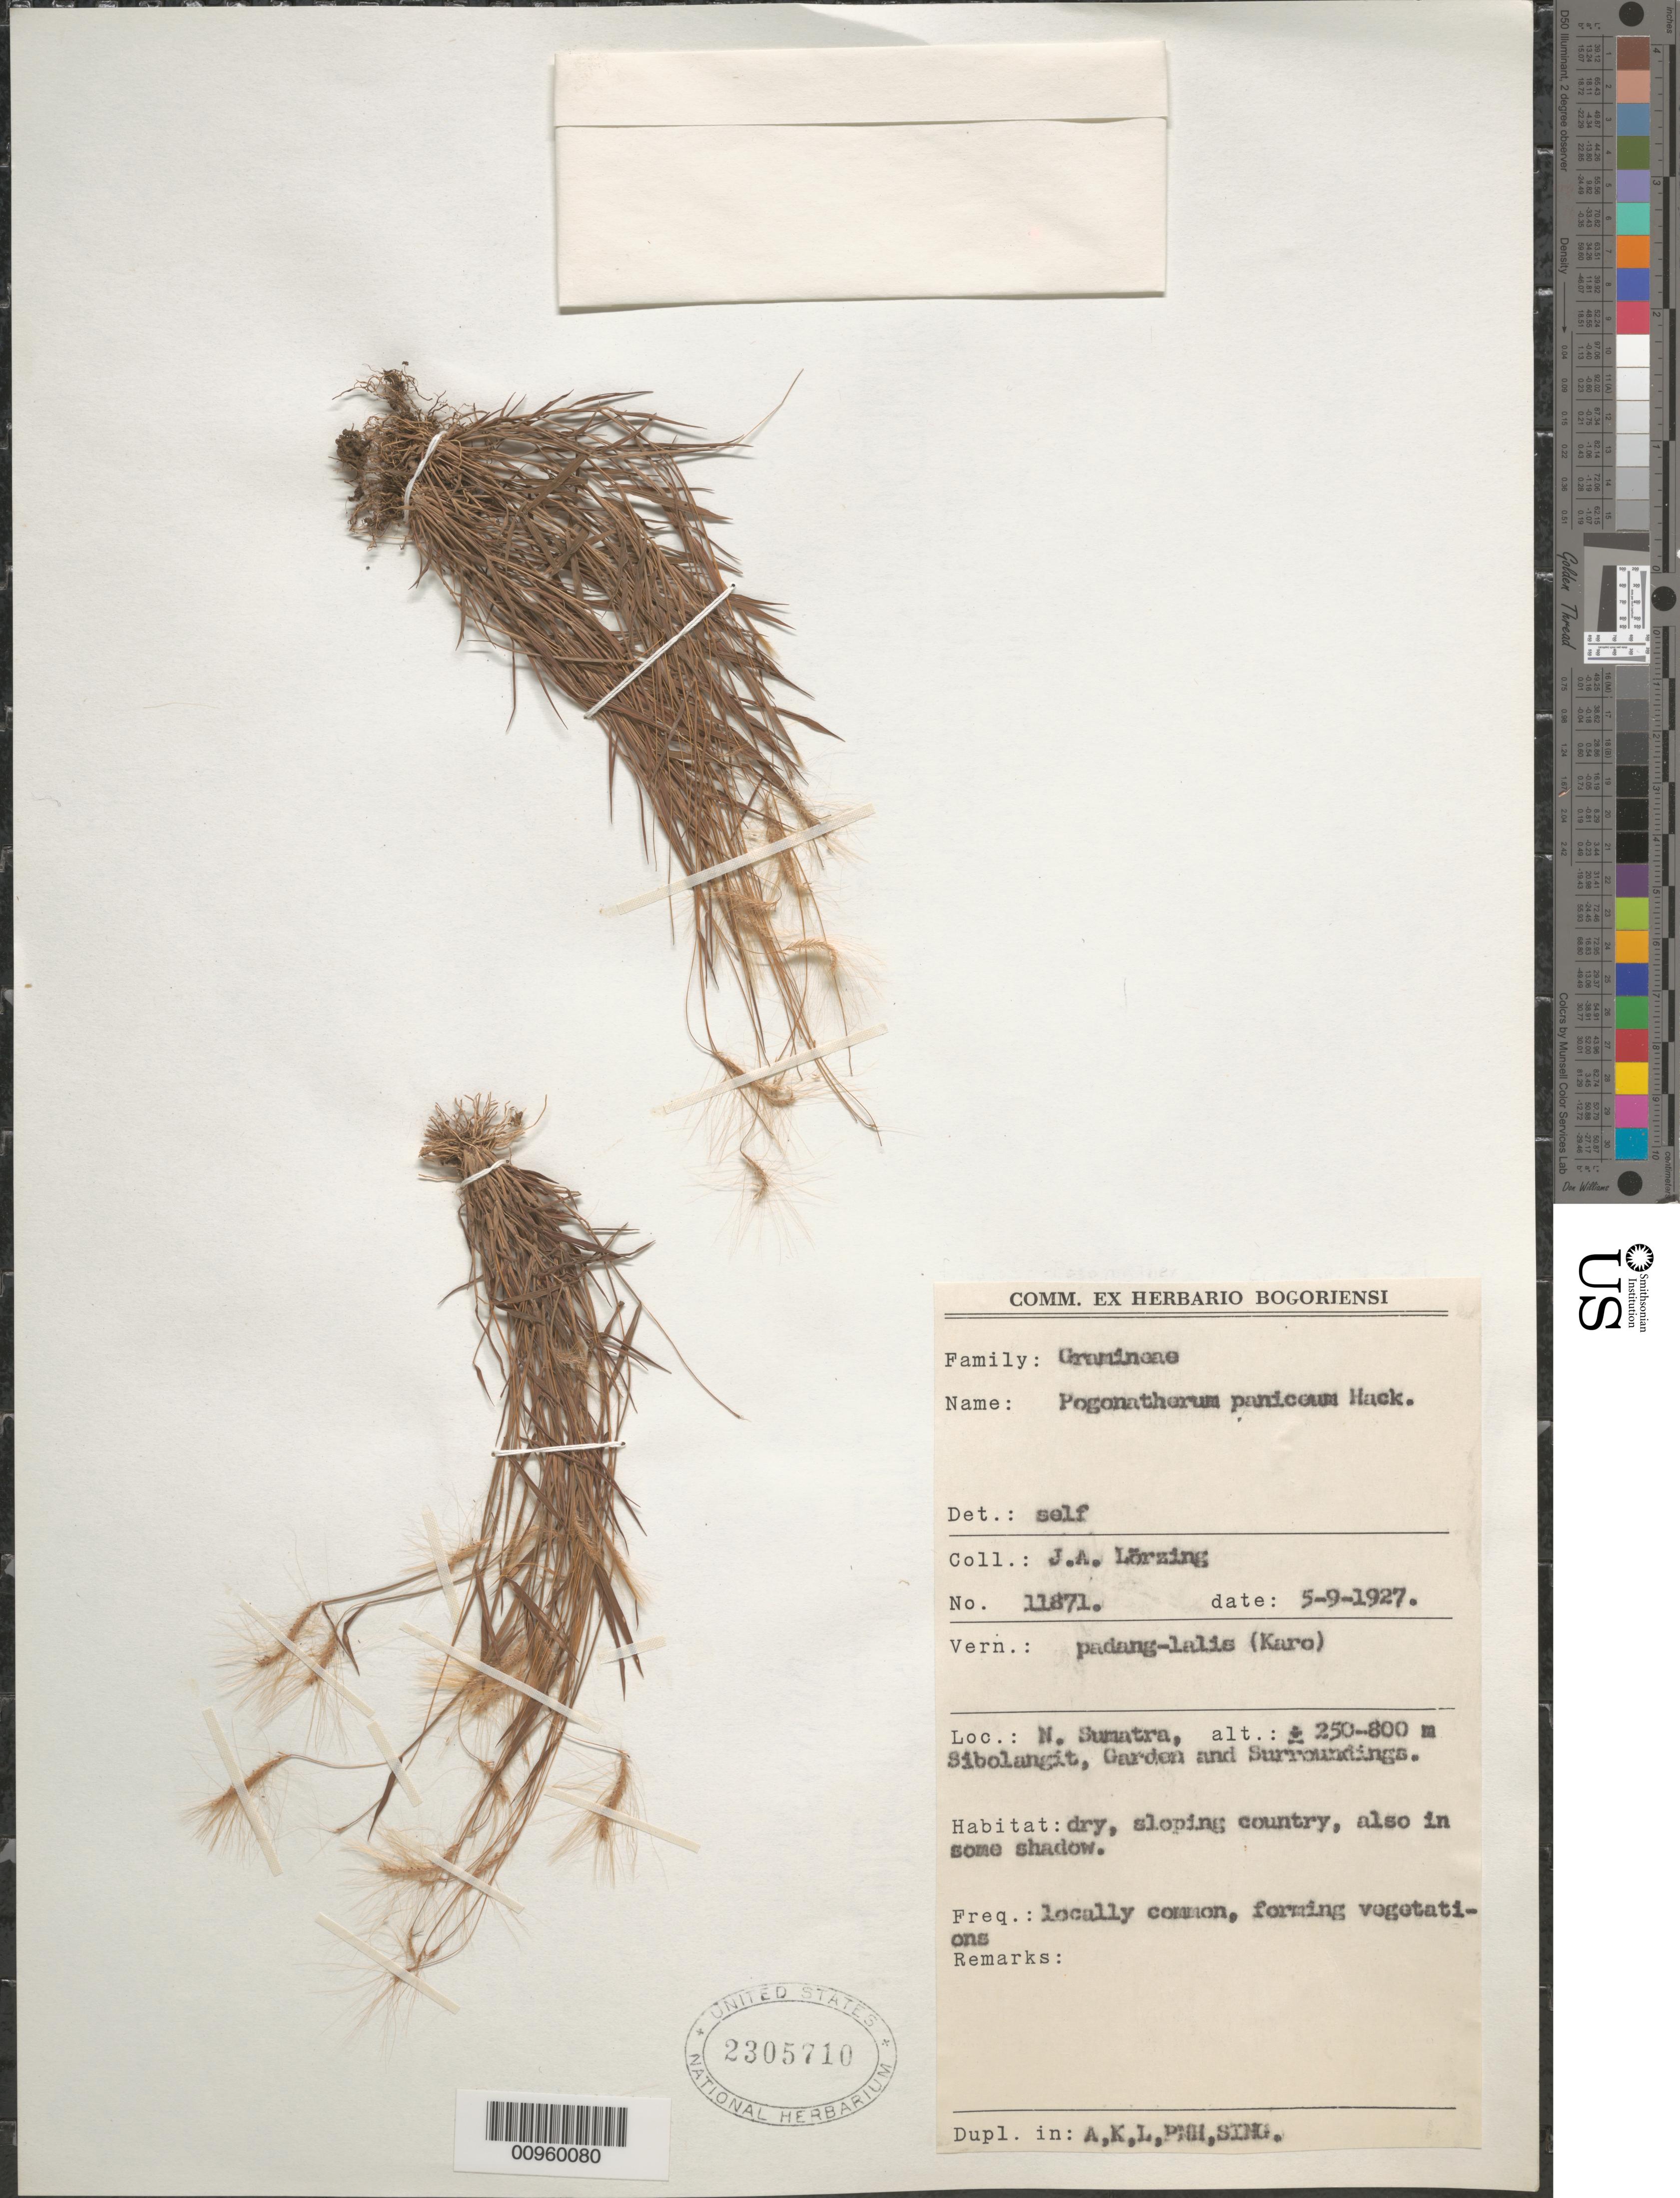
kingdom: Plantae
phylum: Tracheophyta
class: Liliopsida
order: Poales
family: Poaceae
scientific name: Pogonantherum crinitum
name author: (Thunb.) Kunth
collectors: J. Lorzing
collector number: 11871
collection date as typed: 09 May 1927 or 05 Sep 1927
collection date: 1927-05-09 or 1927-09-05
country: Indonesia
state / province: Sumatra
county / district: North Sumatra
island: Sumatra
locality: Sibolangit, garden and surroundings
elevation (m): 250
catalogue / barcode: US 2305710